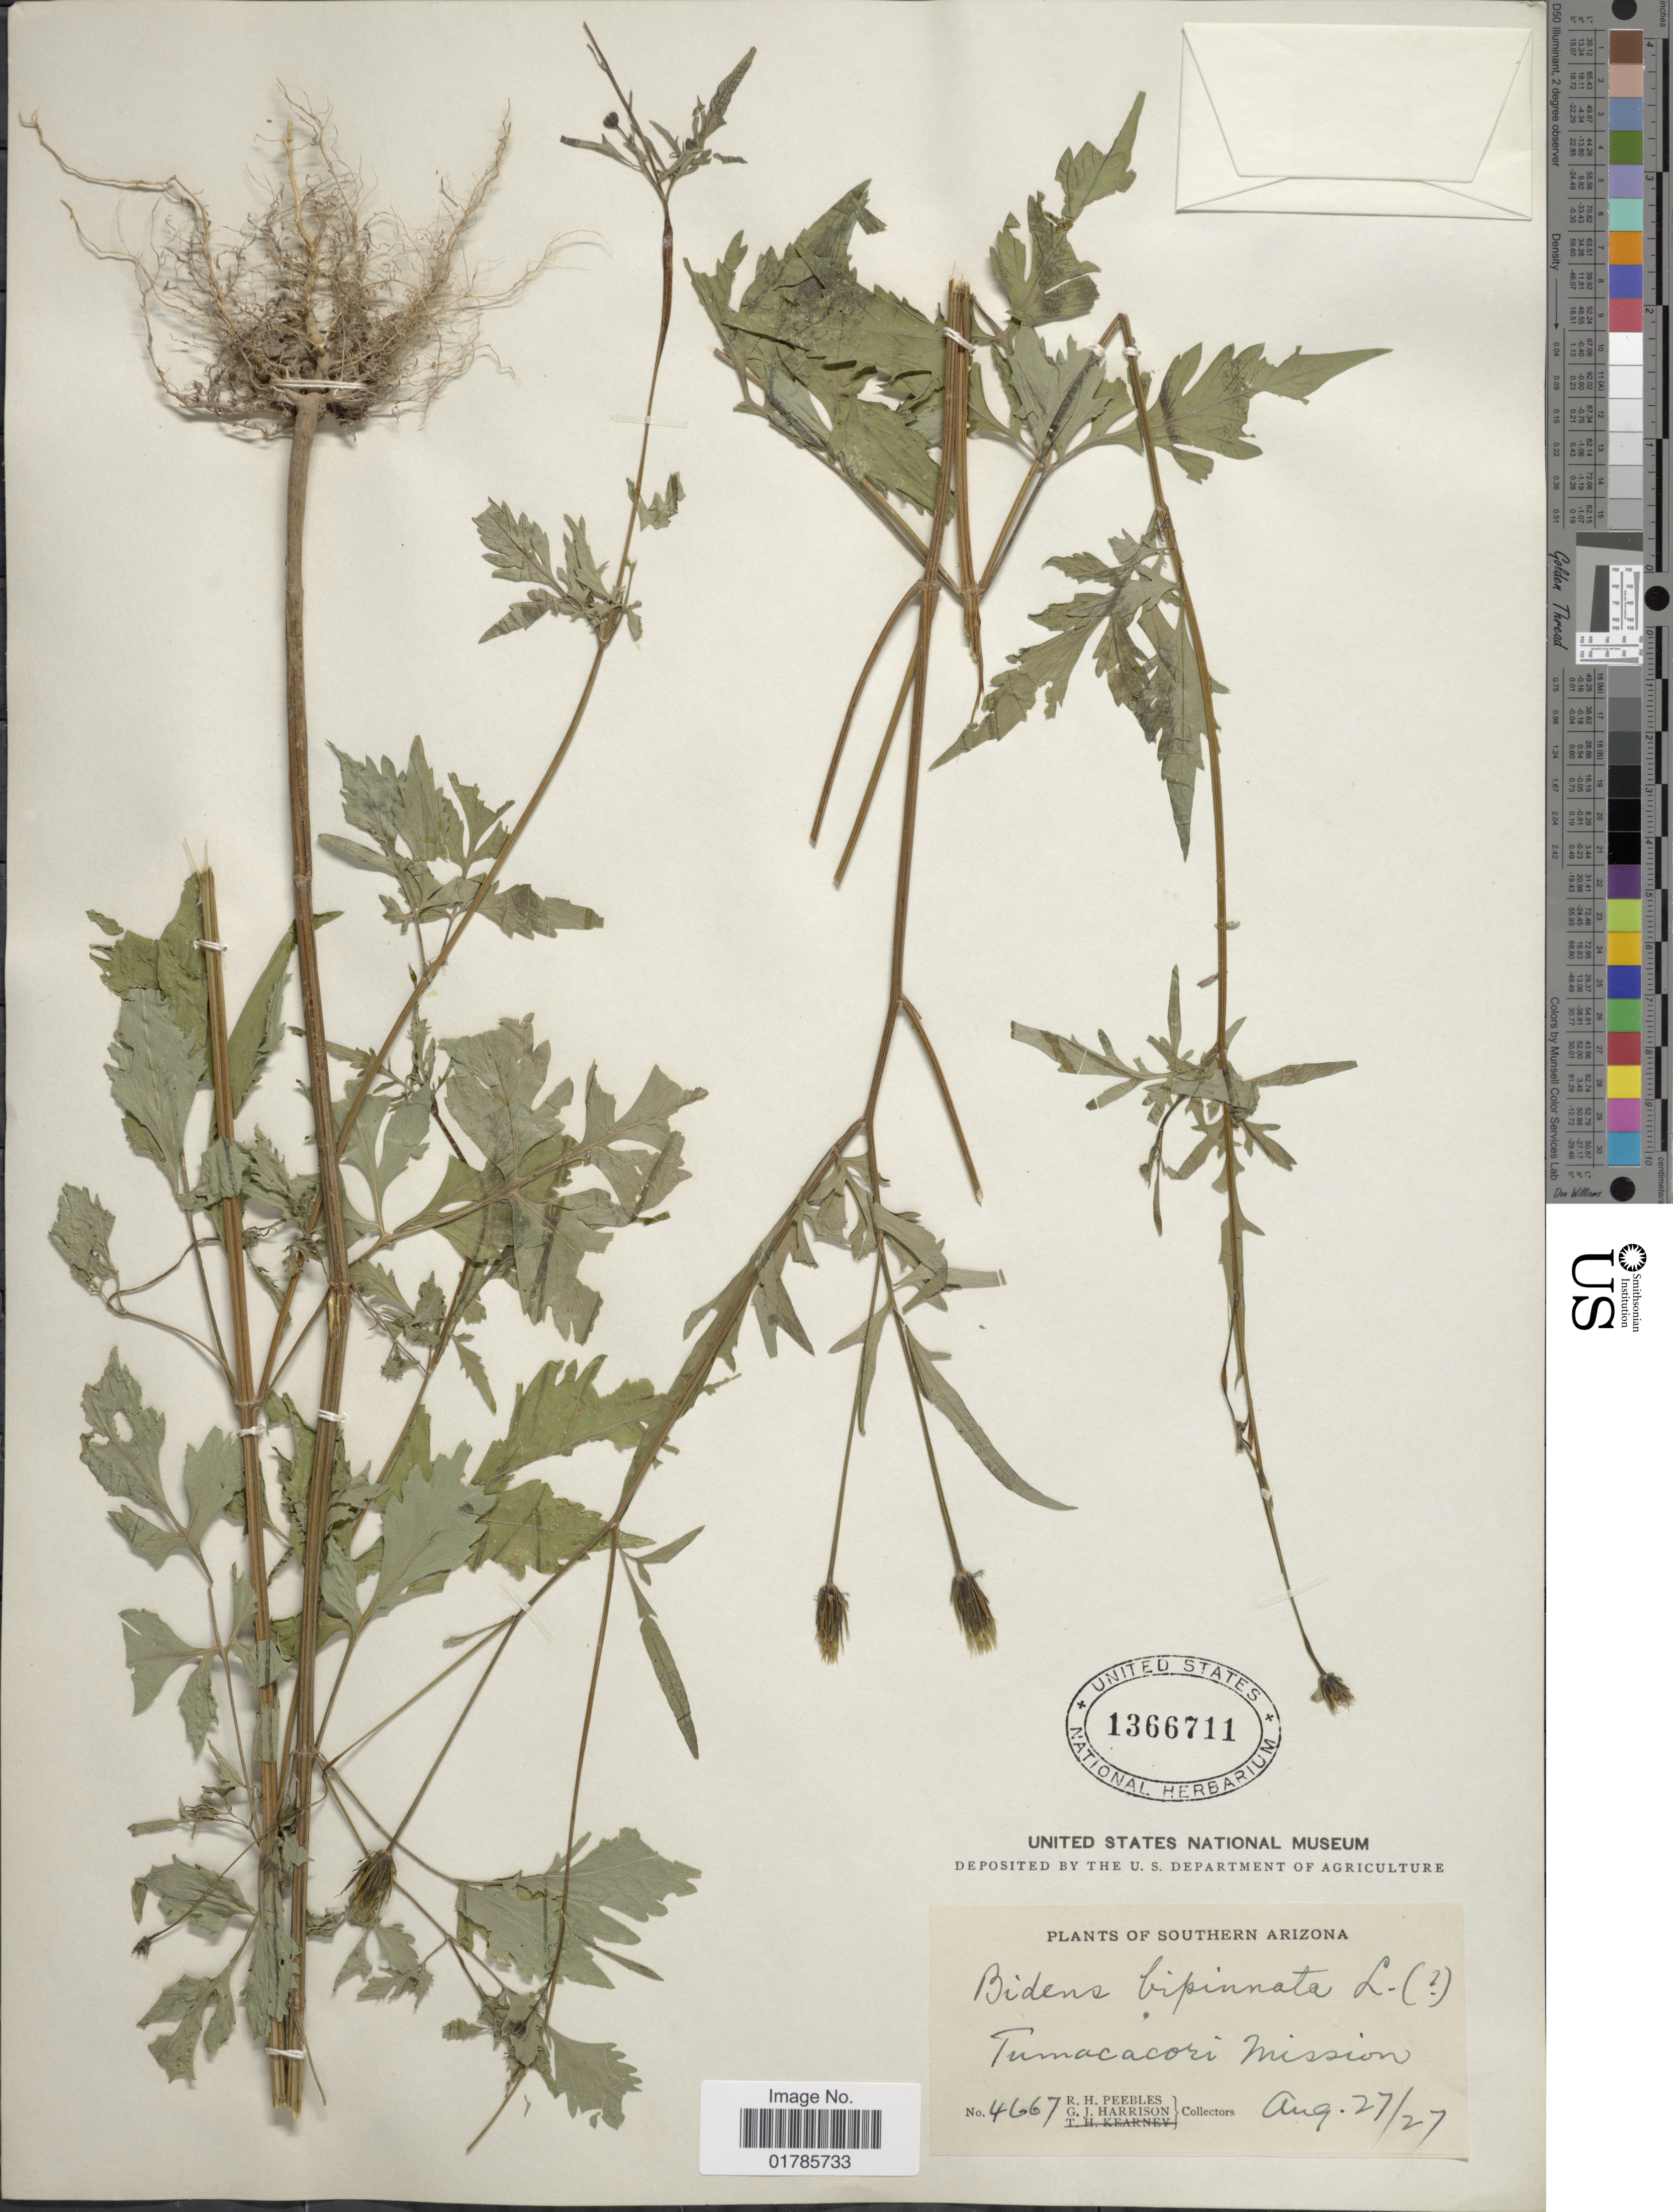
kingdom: Plantae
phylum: Tracheophyta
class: Magnoliopsida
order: Asterales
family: Asteraceae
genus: Bidens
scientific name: Bidens bipinnata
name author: L.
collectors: R. H. Peebles & G. J. Harrison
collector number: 4667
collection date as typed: Transcribed d/m/y: 27/8/27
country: United States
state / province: Arizona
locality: Southern Arizona, Tumacacori mission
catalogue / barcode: US 1366711